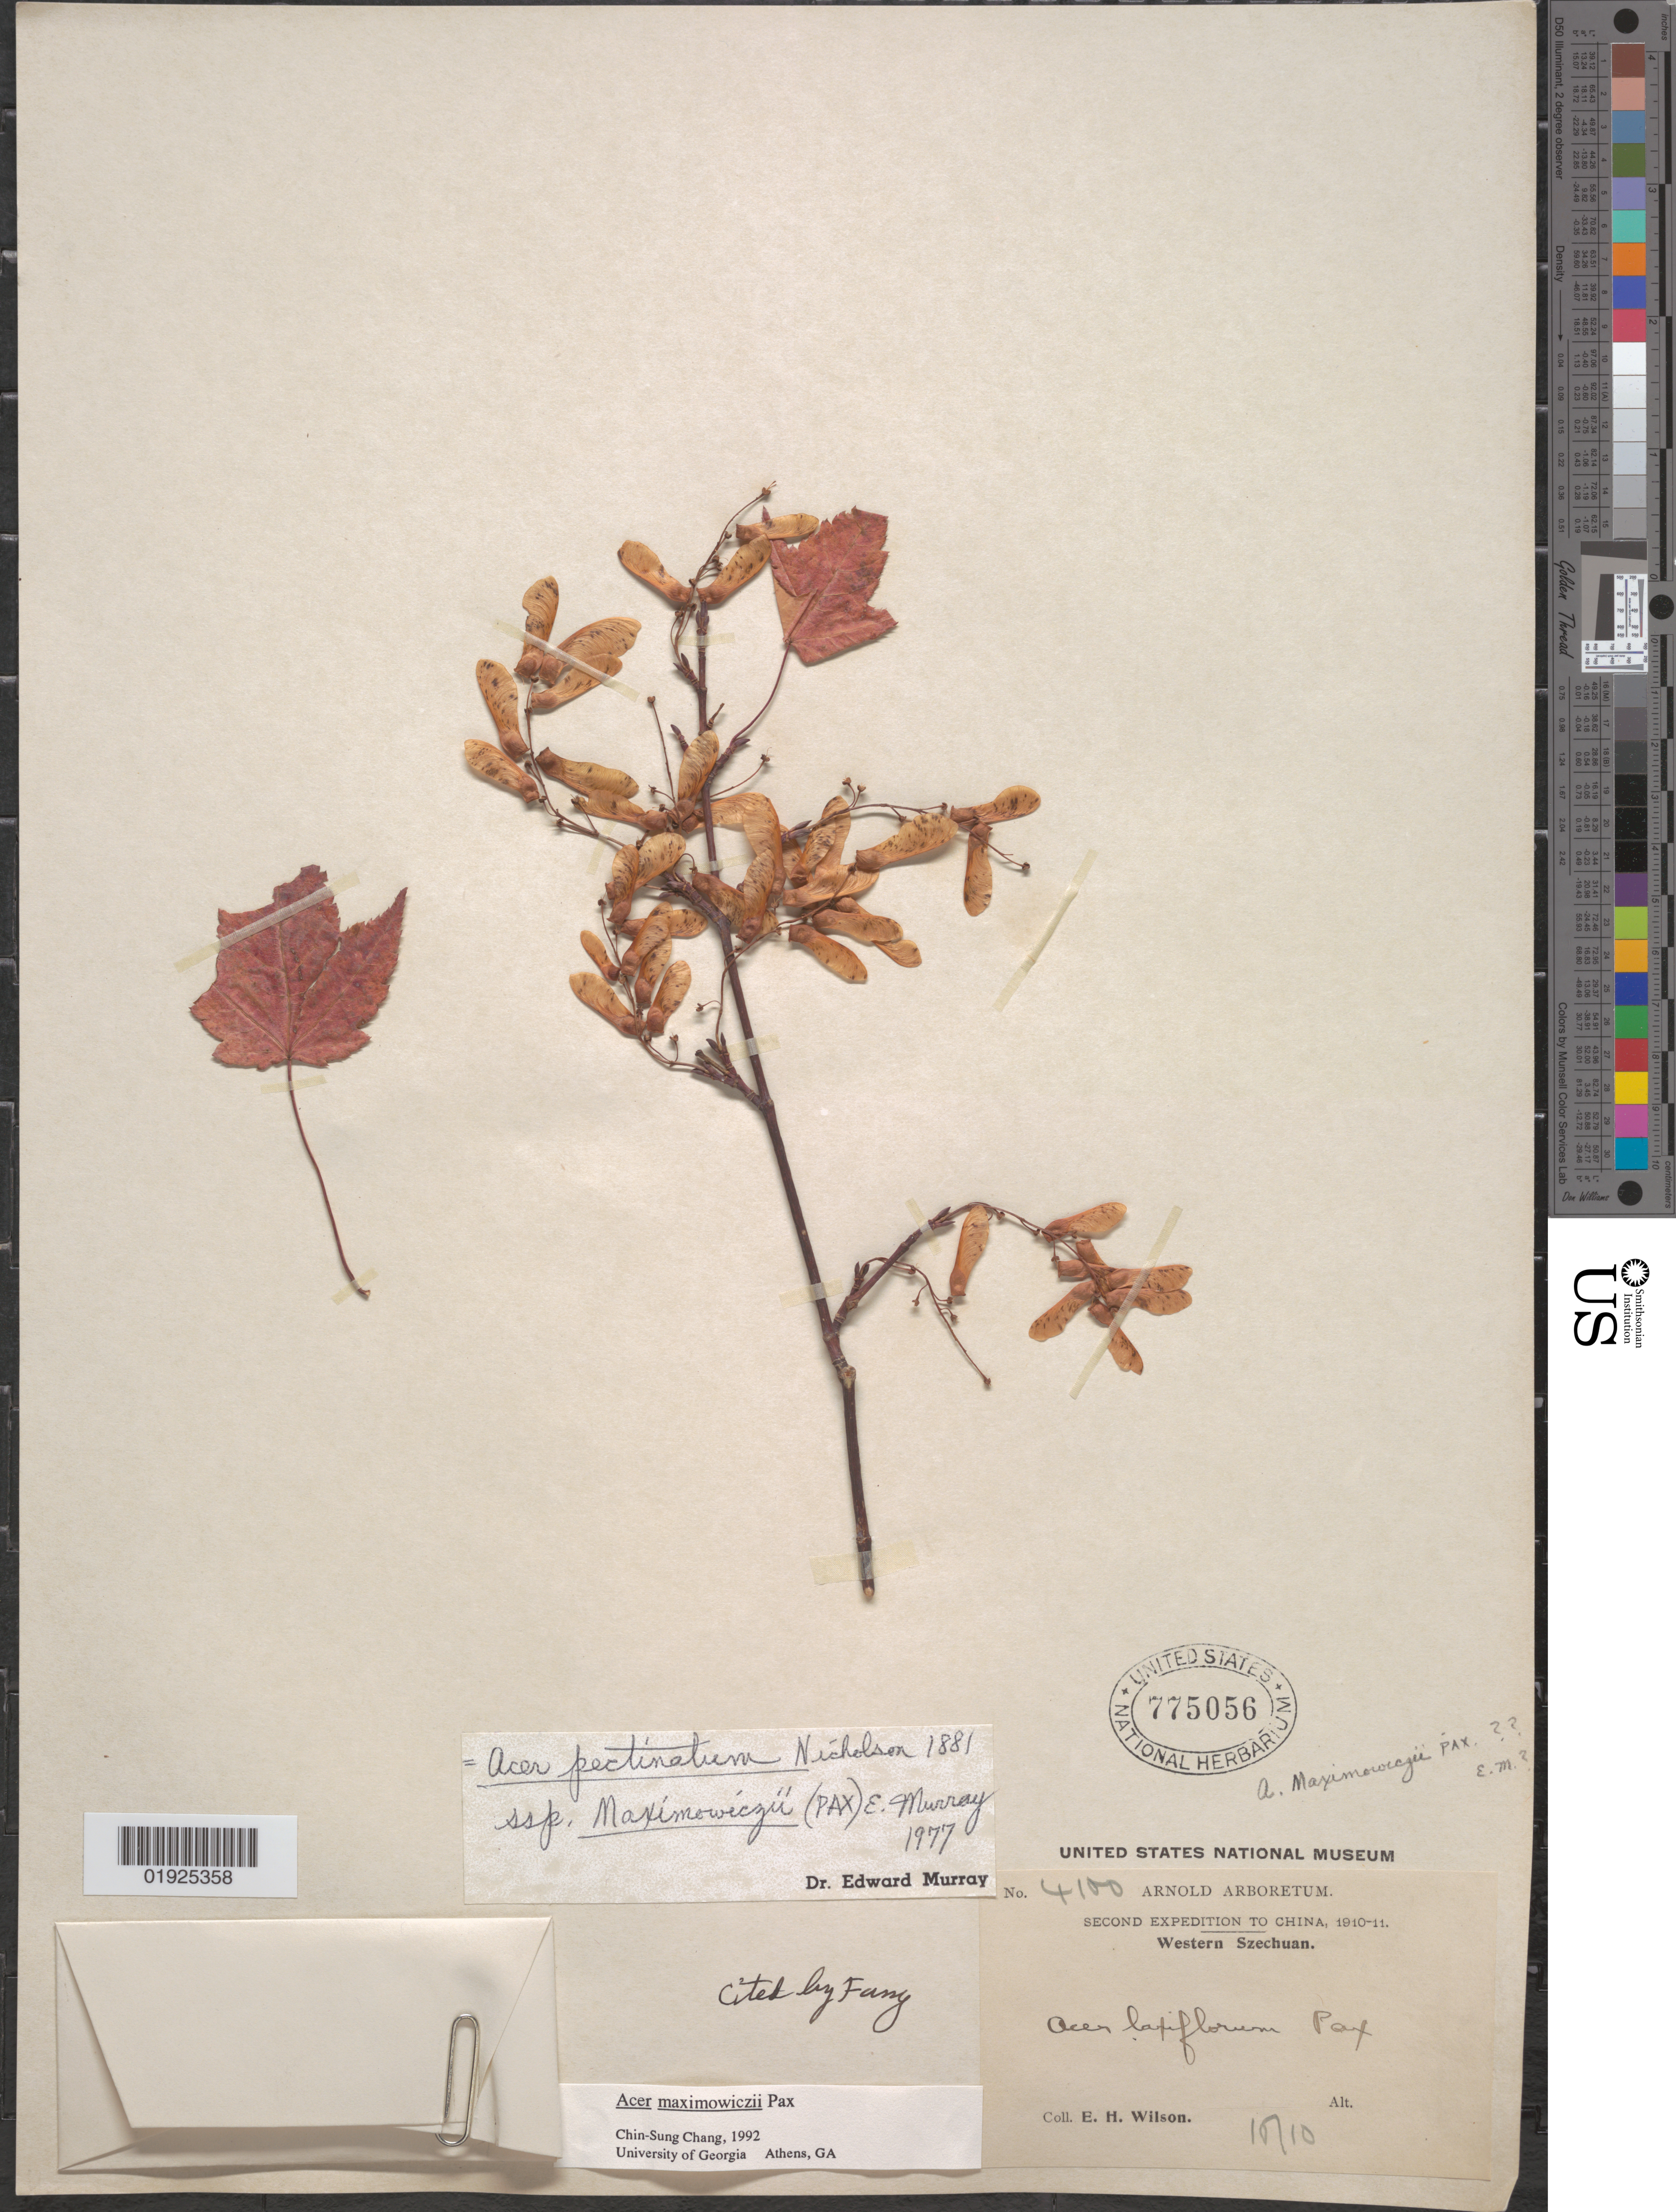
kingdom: Plantae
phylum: Tracheophyta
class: Magnoliopsida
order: Sapindales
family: Sapindaceae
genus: Acer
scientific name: Acer pectinatum subsp. maximowiczii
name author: (Pax) A.E. Murray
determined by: Murray, Edward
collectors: E. H. Wilson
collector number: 4100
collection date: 1910-10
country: China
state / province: Sichuan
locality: Western Szechuan [Sichuan]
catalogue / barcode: US 775056